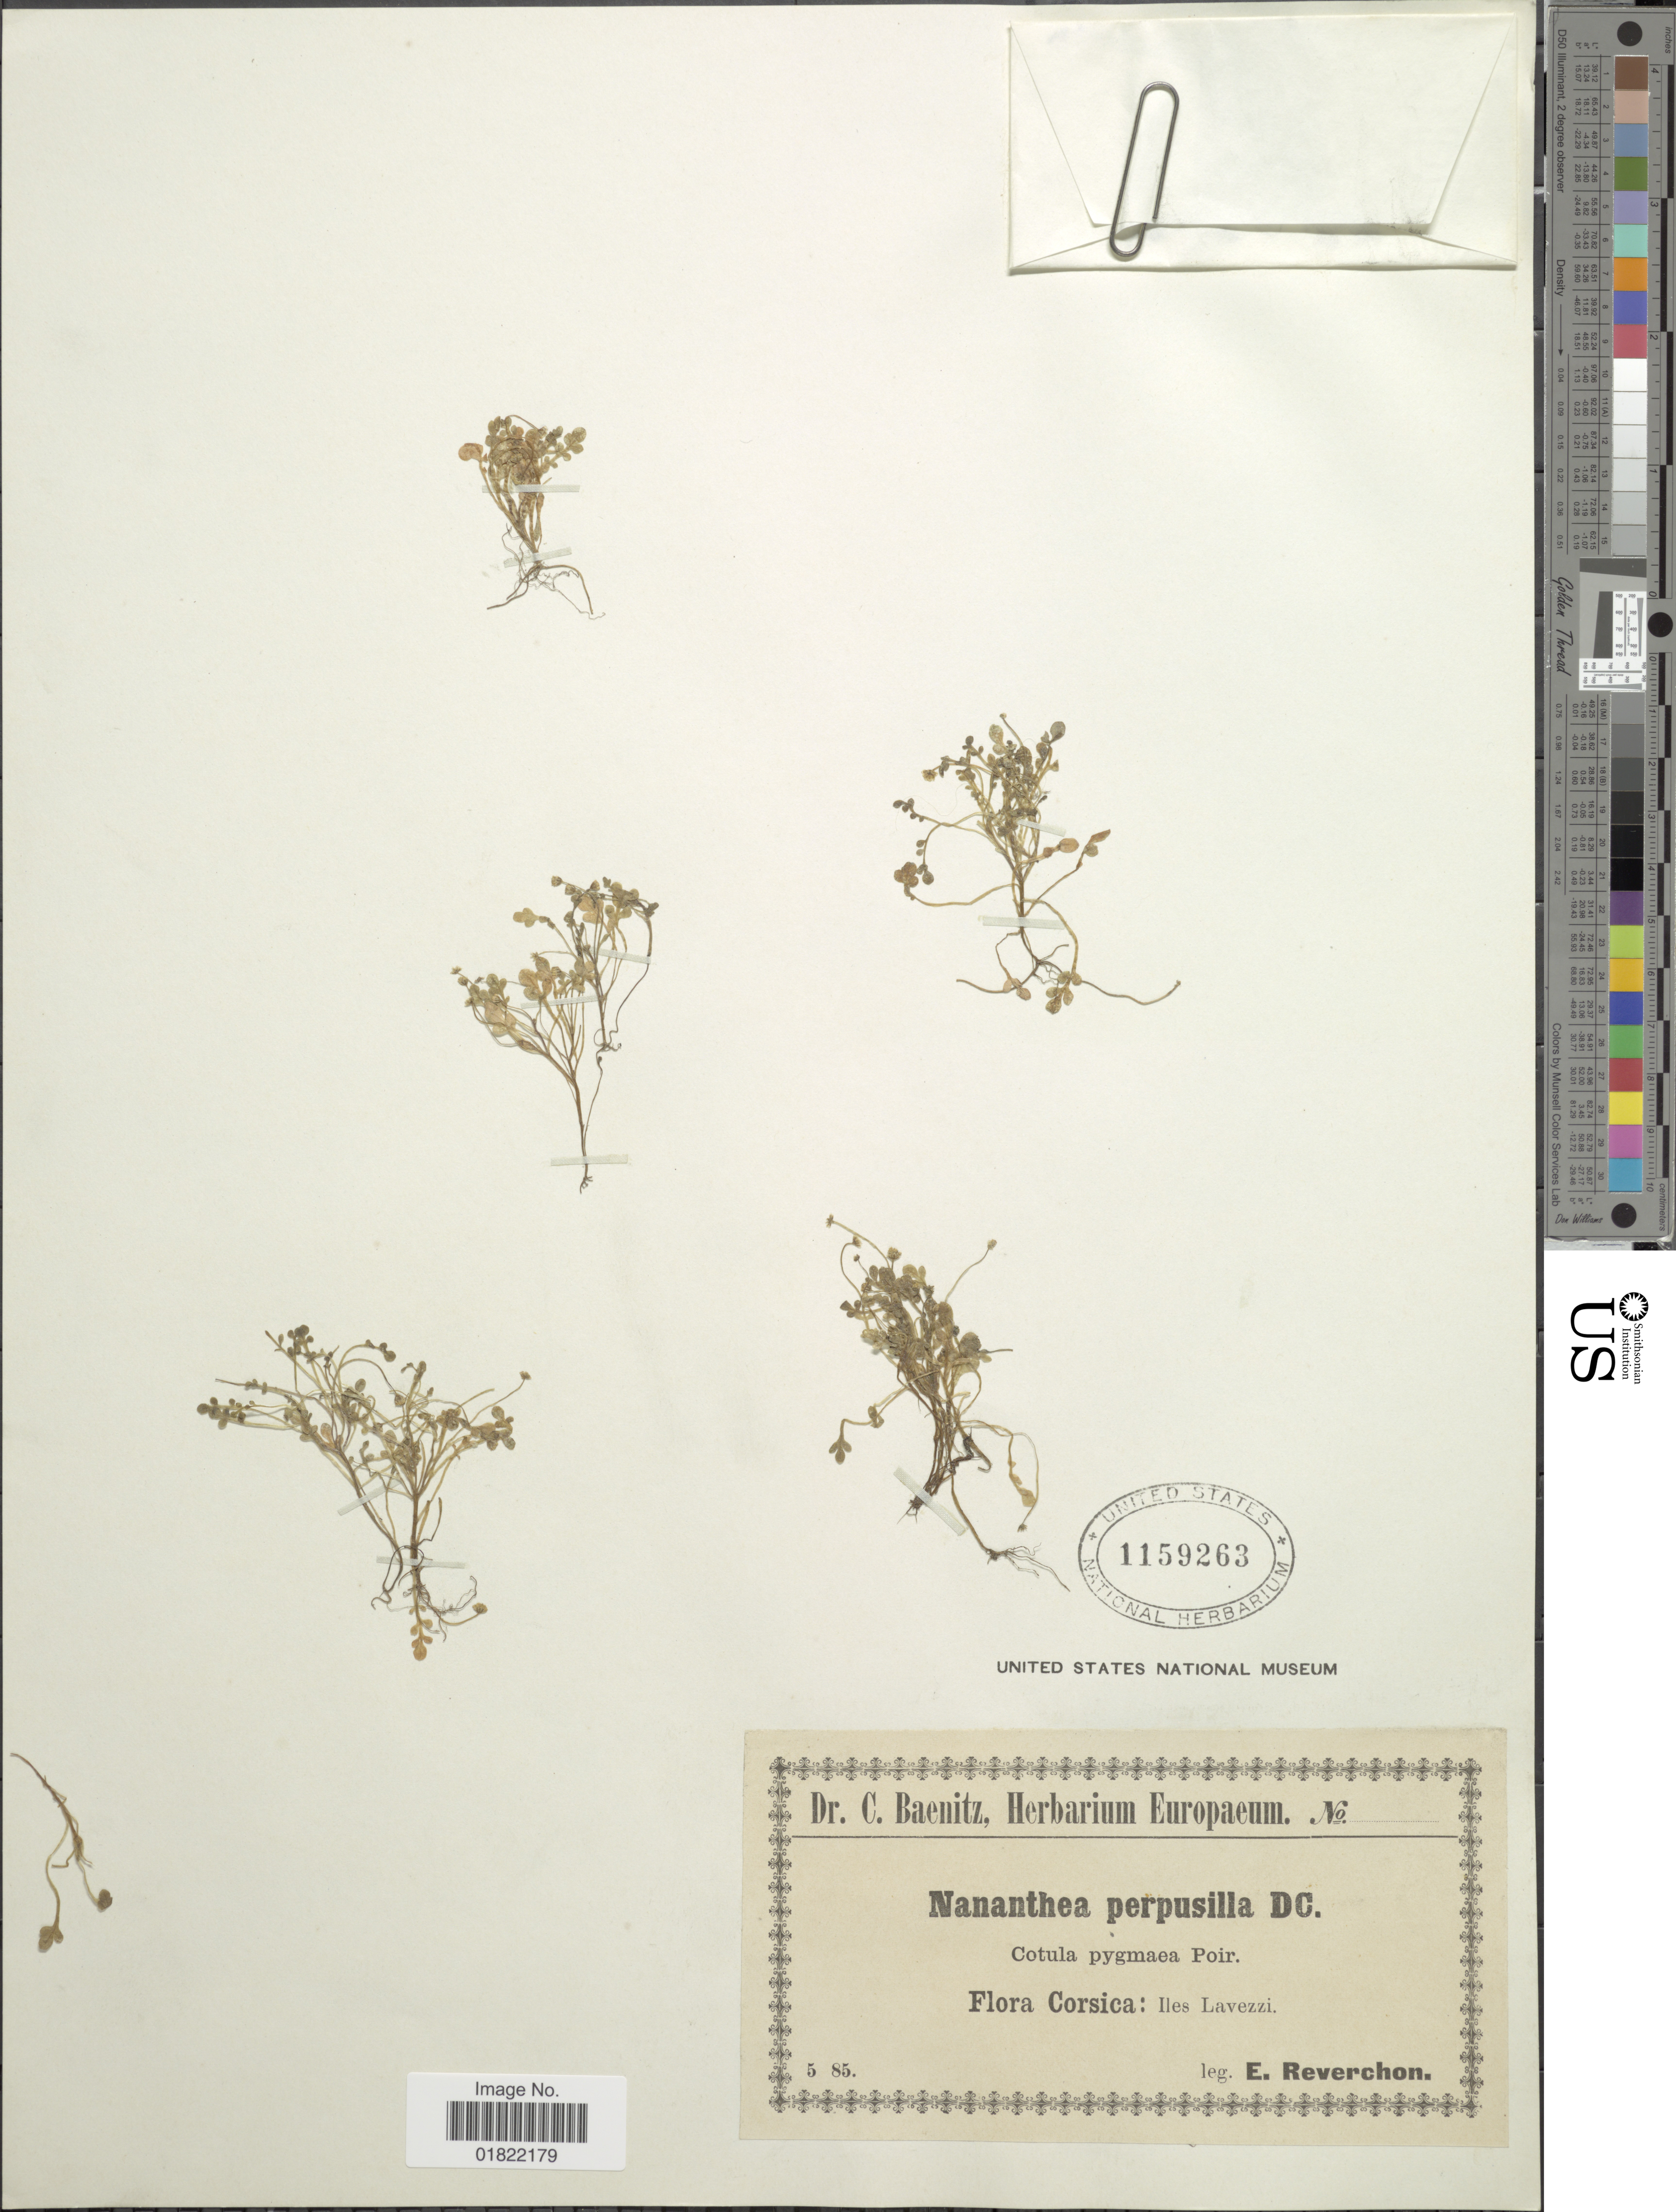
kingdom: Plantae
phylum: Tracheophyta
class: Magnoliopsida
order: Asterales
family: Asteraceae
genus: Nananthea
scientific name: Nananthea perpusilla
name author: (Loisel.) DC.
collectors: E. Reverchon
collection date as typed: Transcribed d/m/y: /5/85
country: France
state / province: Corsica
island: Corse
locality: Ile de Lavezzi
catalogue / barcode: US 1159263